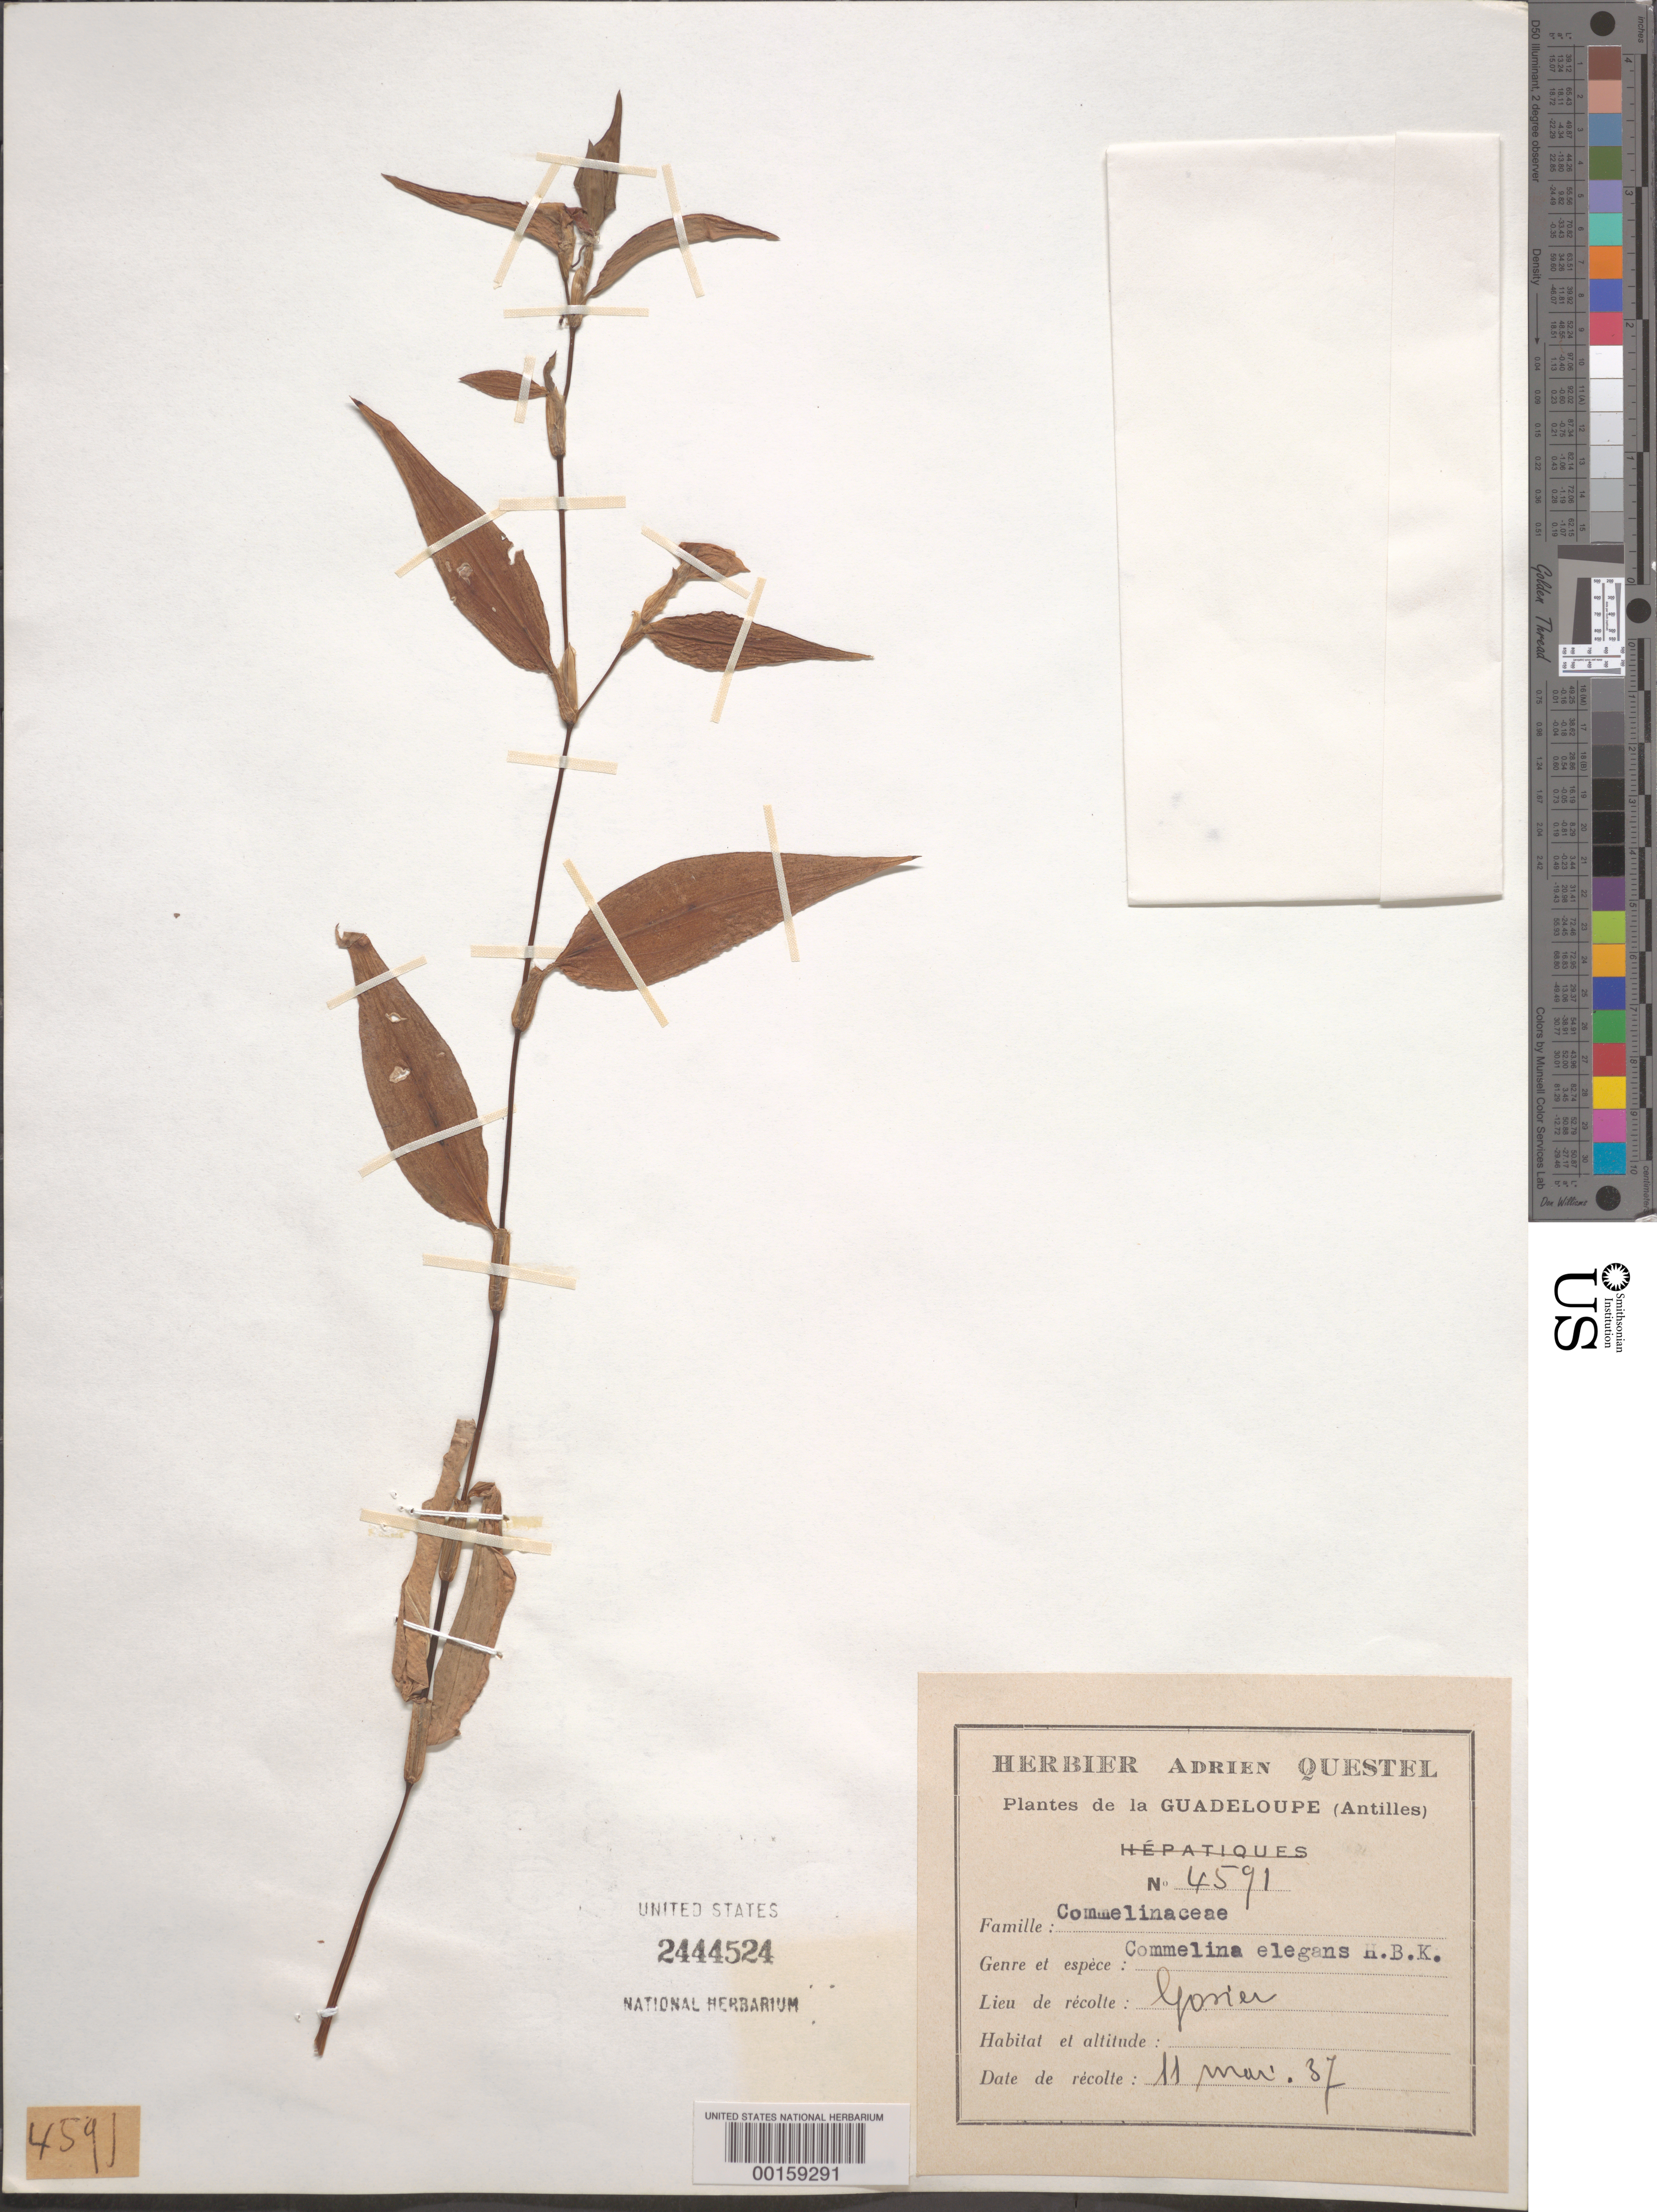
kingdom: Plantae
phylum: Tracheophyta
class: Liliopsida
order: Commelinales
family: Commelinaceae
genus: Commelina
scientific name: Commelina erecta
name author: L.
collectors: -. Yonier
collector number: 4591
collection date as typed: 11 Mar 1937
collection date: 1937-03-11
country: Guadeloupe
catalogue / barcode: US 2444524